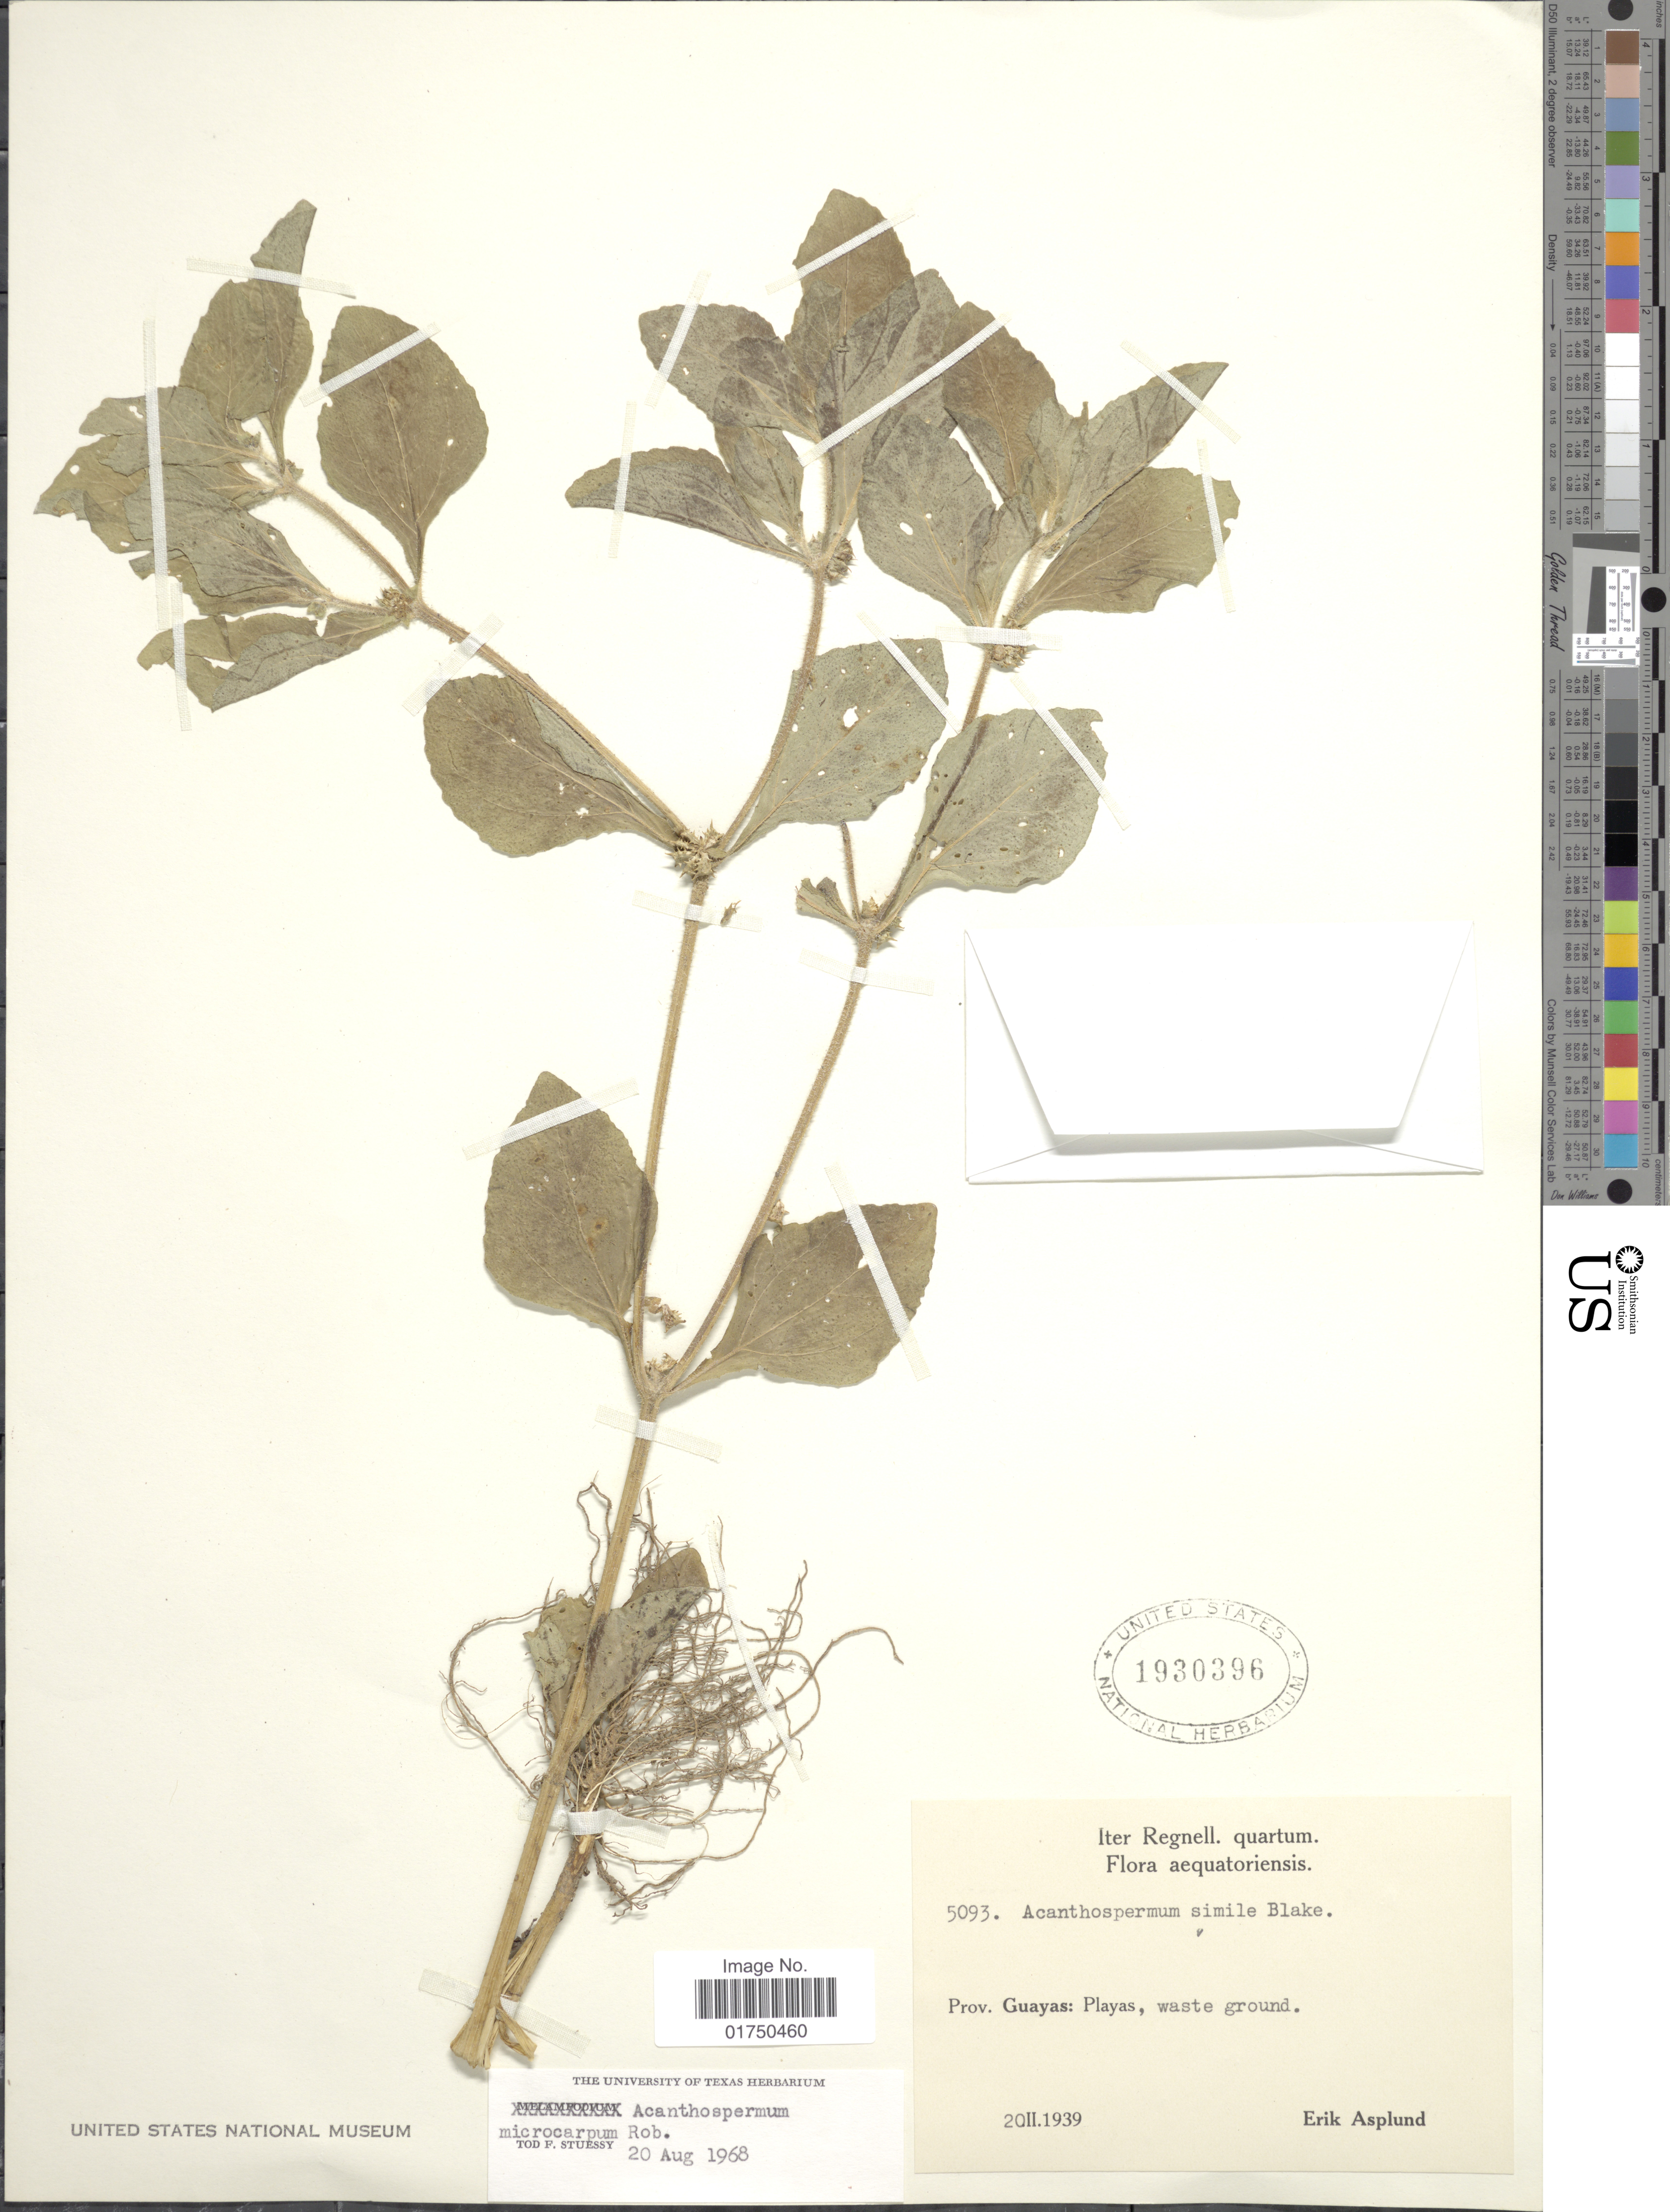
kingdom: Plantae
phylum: Tracheophyta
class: Magnoliopsida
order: Asterales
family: Asteraceae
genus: Acanthospermum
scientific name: Acanthospermum microcarpum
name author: B.L. Rob.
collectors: E. Asplund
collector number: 5093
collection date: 1939-02-20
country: Ecuador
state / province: Guayas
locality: Prov. Gauyas: Playas, waste ground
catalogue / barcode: US 1930396